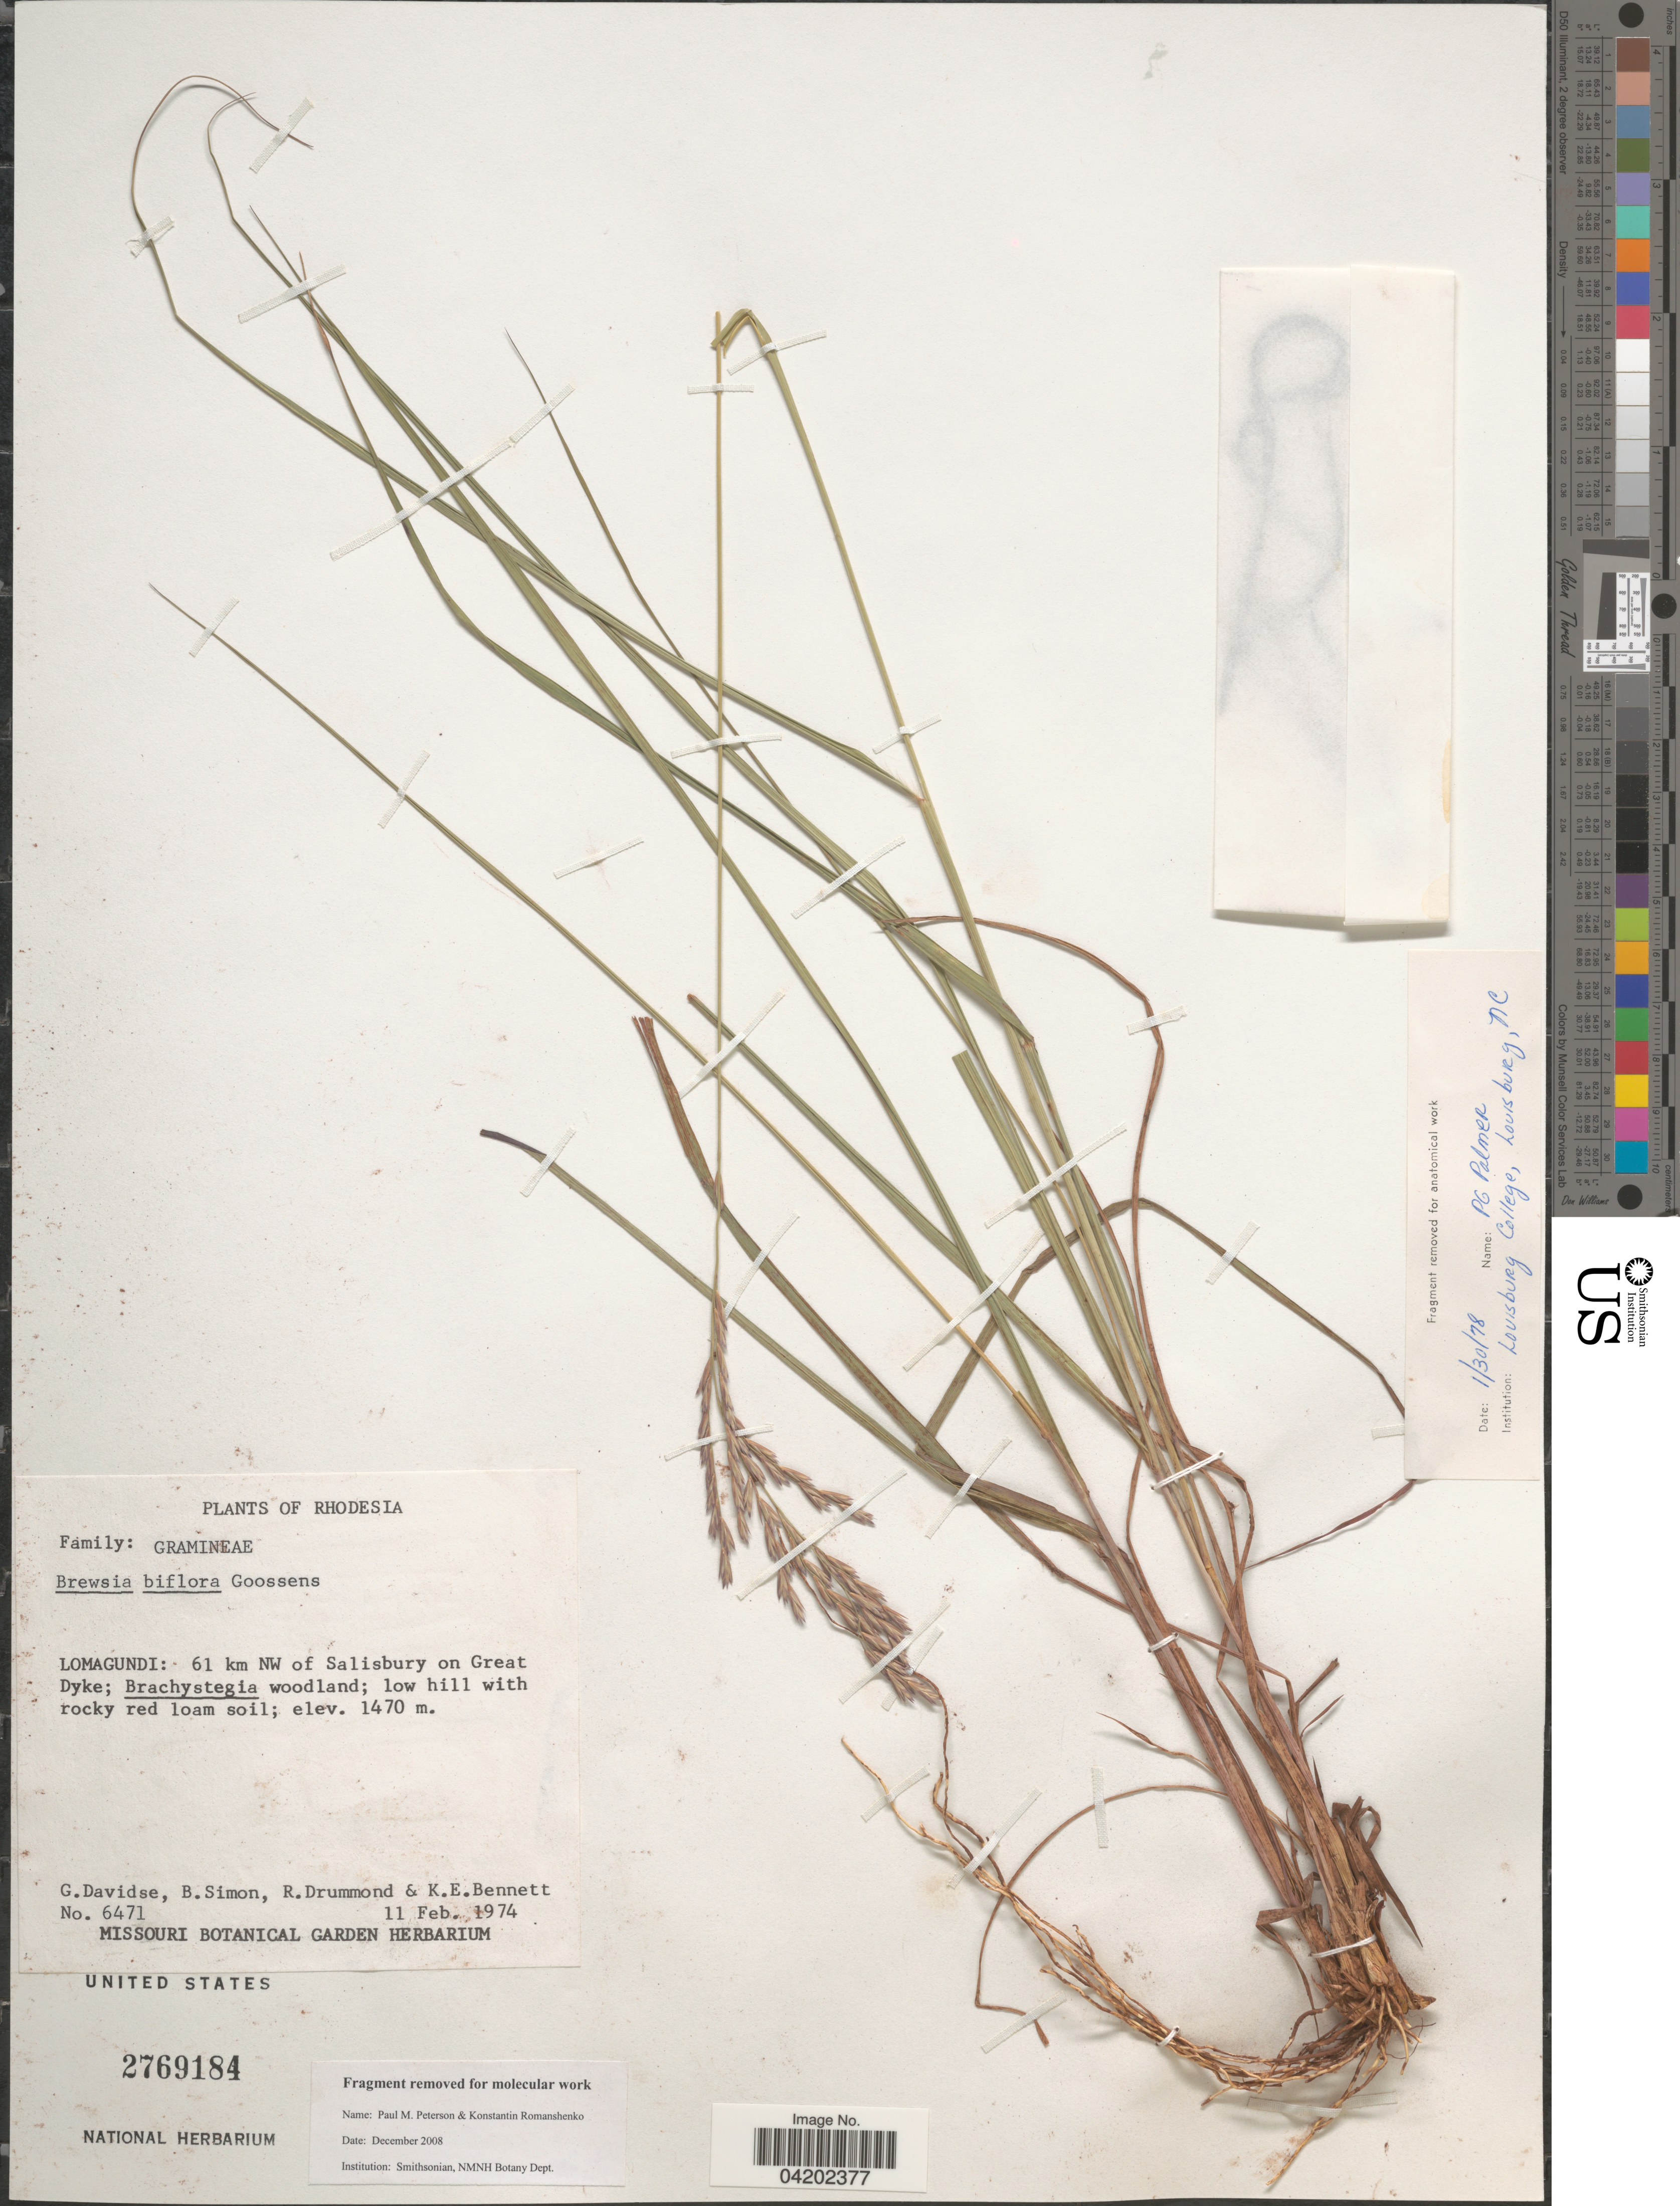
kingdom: Plantae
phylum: Tracheophyta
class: Liliopsida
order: Poales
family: Poaceae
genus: Bewsia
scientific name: Bewsia biflora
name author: (Hack.) Gooss.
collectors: G. Davidse, B. Simon, R. Drummond & K. Bennett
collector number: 6471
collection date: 1974-02-11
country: Zimbabwe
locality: Rhodesia. Lomagundi: 61 km NW of Salisbury on Great Dyke.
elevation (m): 1470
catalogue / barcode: US 2769184